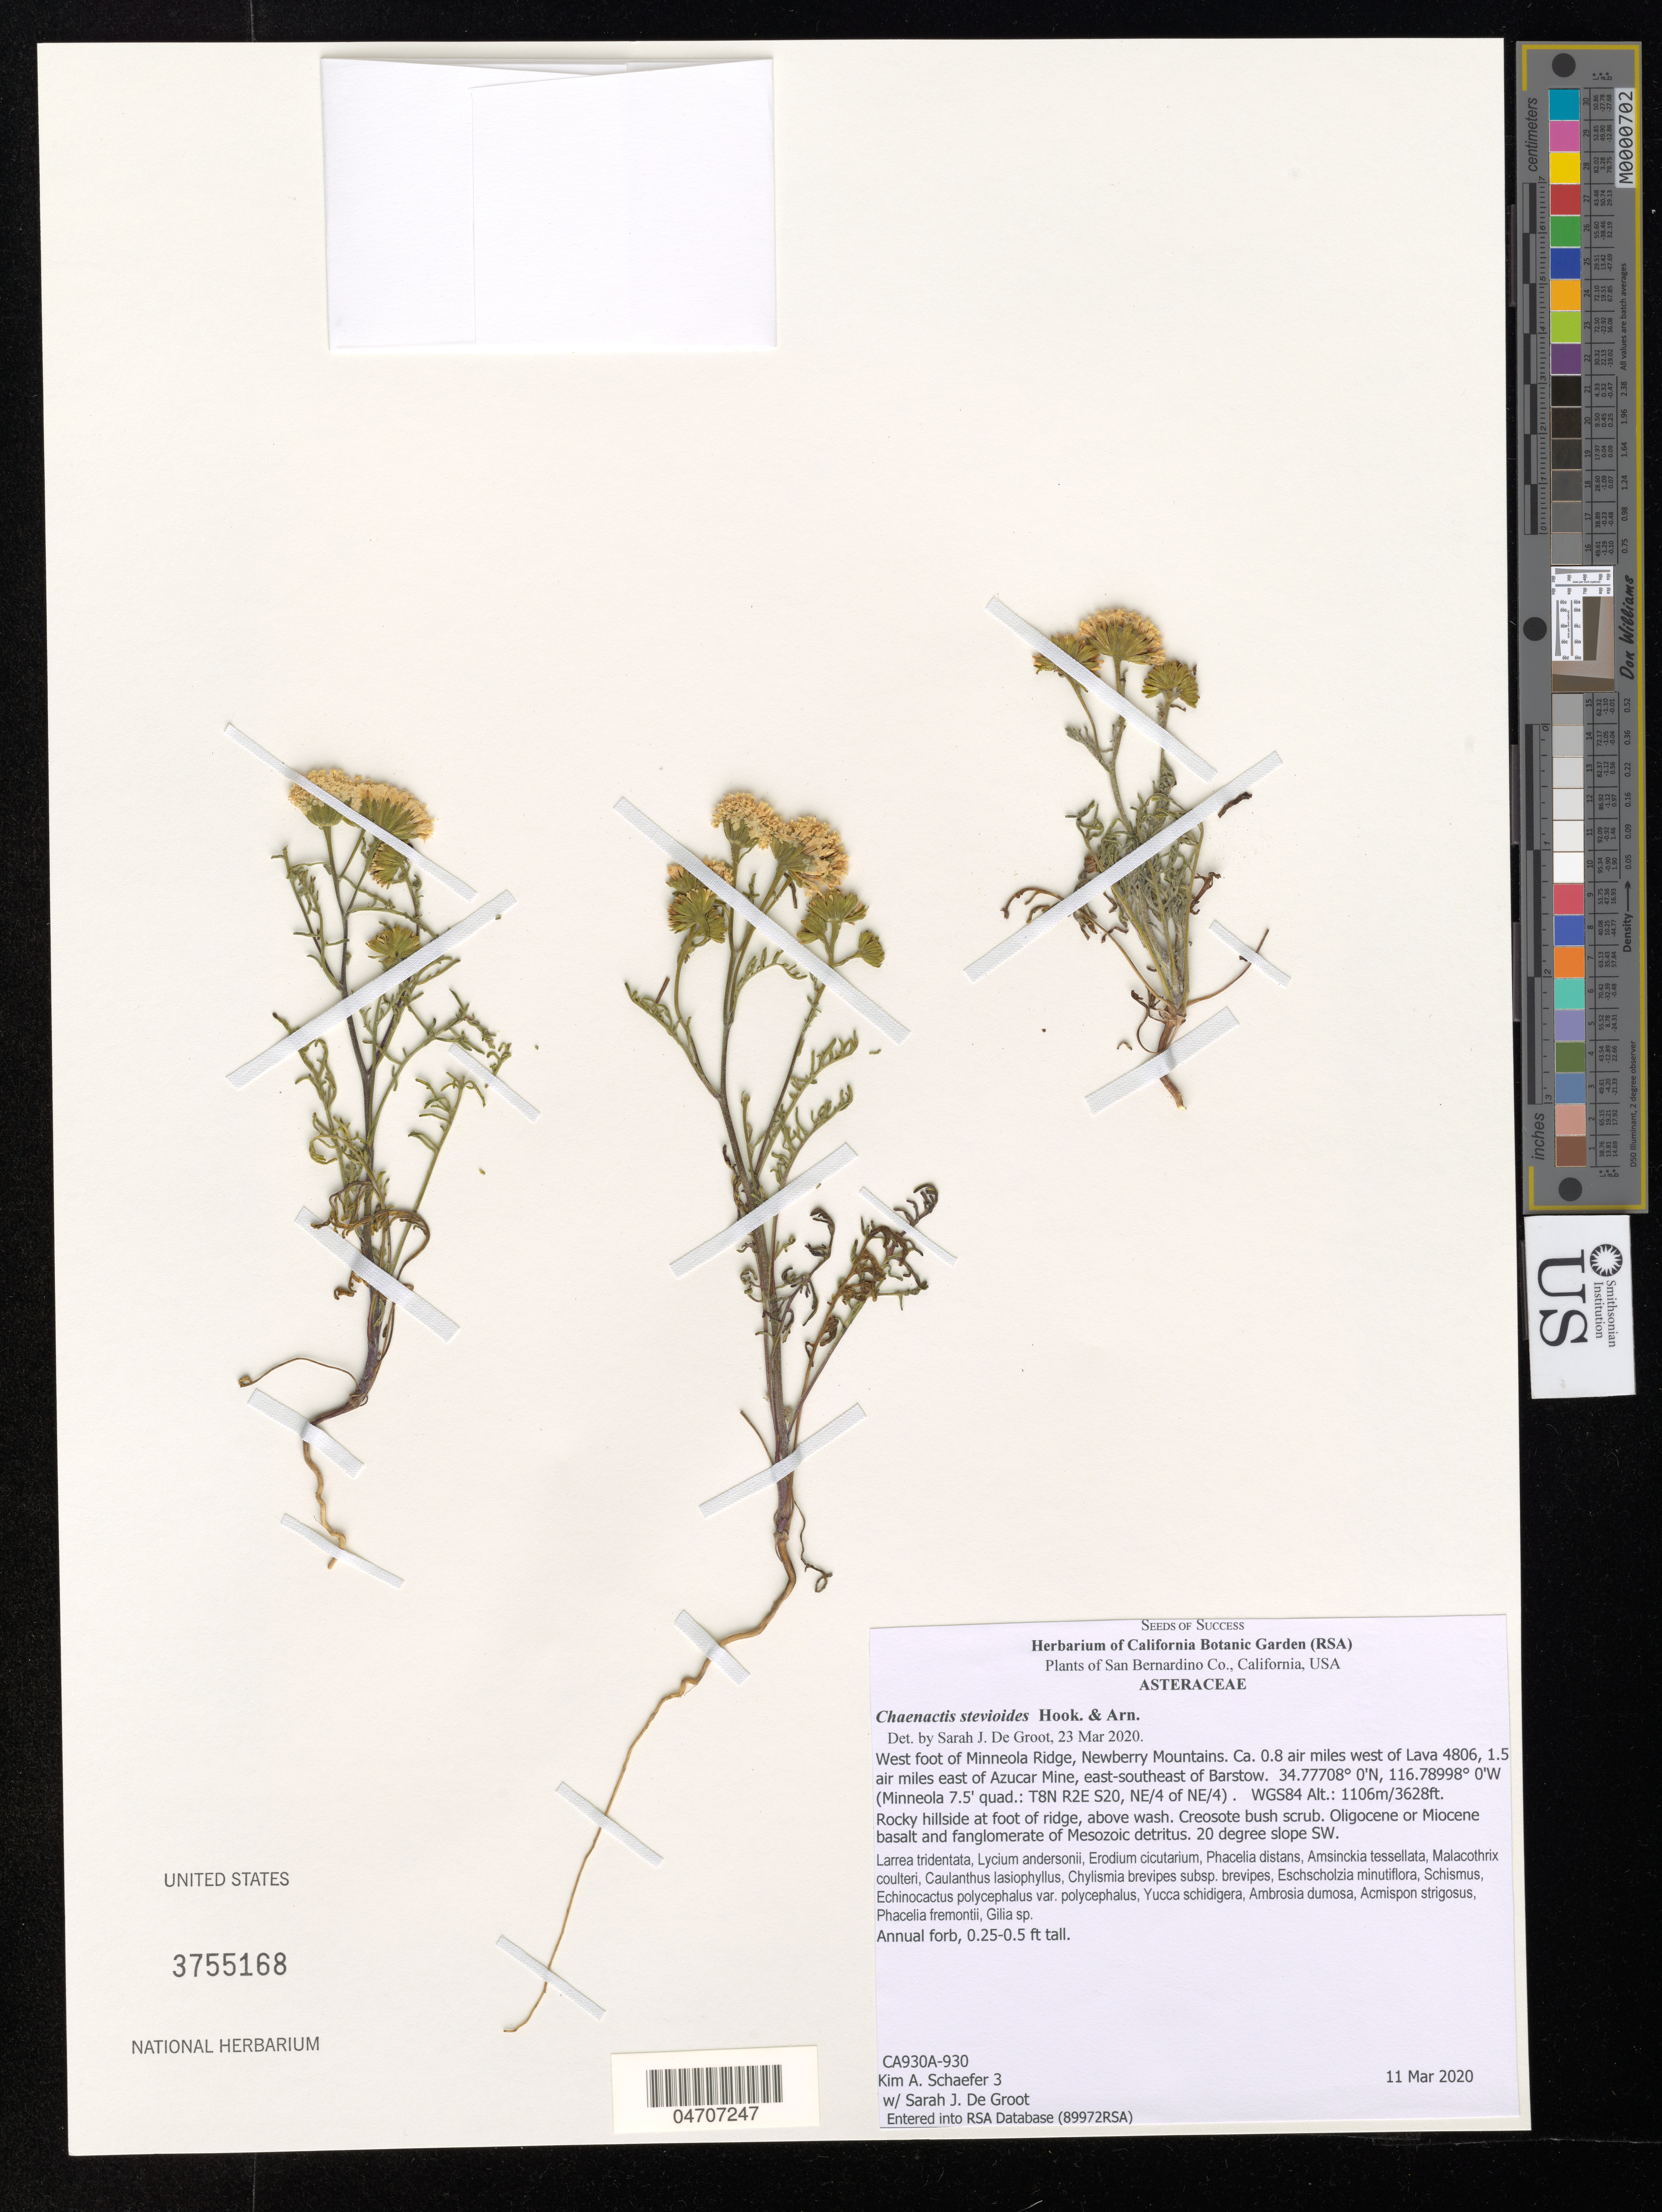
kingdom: Plantae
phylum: Tracheophyta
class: Magnoliopsida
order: Asterales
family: Asteraceae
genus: Chaenactis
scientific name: Chaenactis stevioides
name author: Hook. & Arn.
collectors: K. Schaefer & S. De Groot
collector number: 3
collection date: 2020-03-11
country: United States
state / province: California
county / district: San Bernardino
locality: San Bernardino Co. West foot of Minneola Ridge, Newberry Mountains. Ca. 0.8 air miles west of Lava 4806, 1.5 air miles east of Azucar Mine, east-southeast of Barstow. (Minneola 7.5' quad.: T8N R2E S20, NE/4 of NE/4). WGS84.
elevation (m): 1106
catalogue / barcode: US 3755168